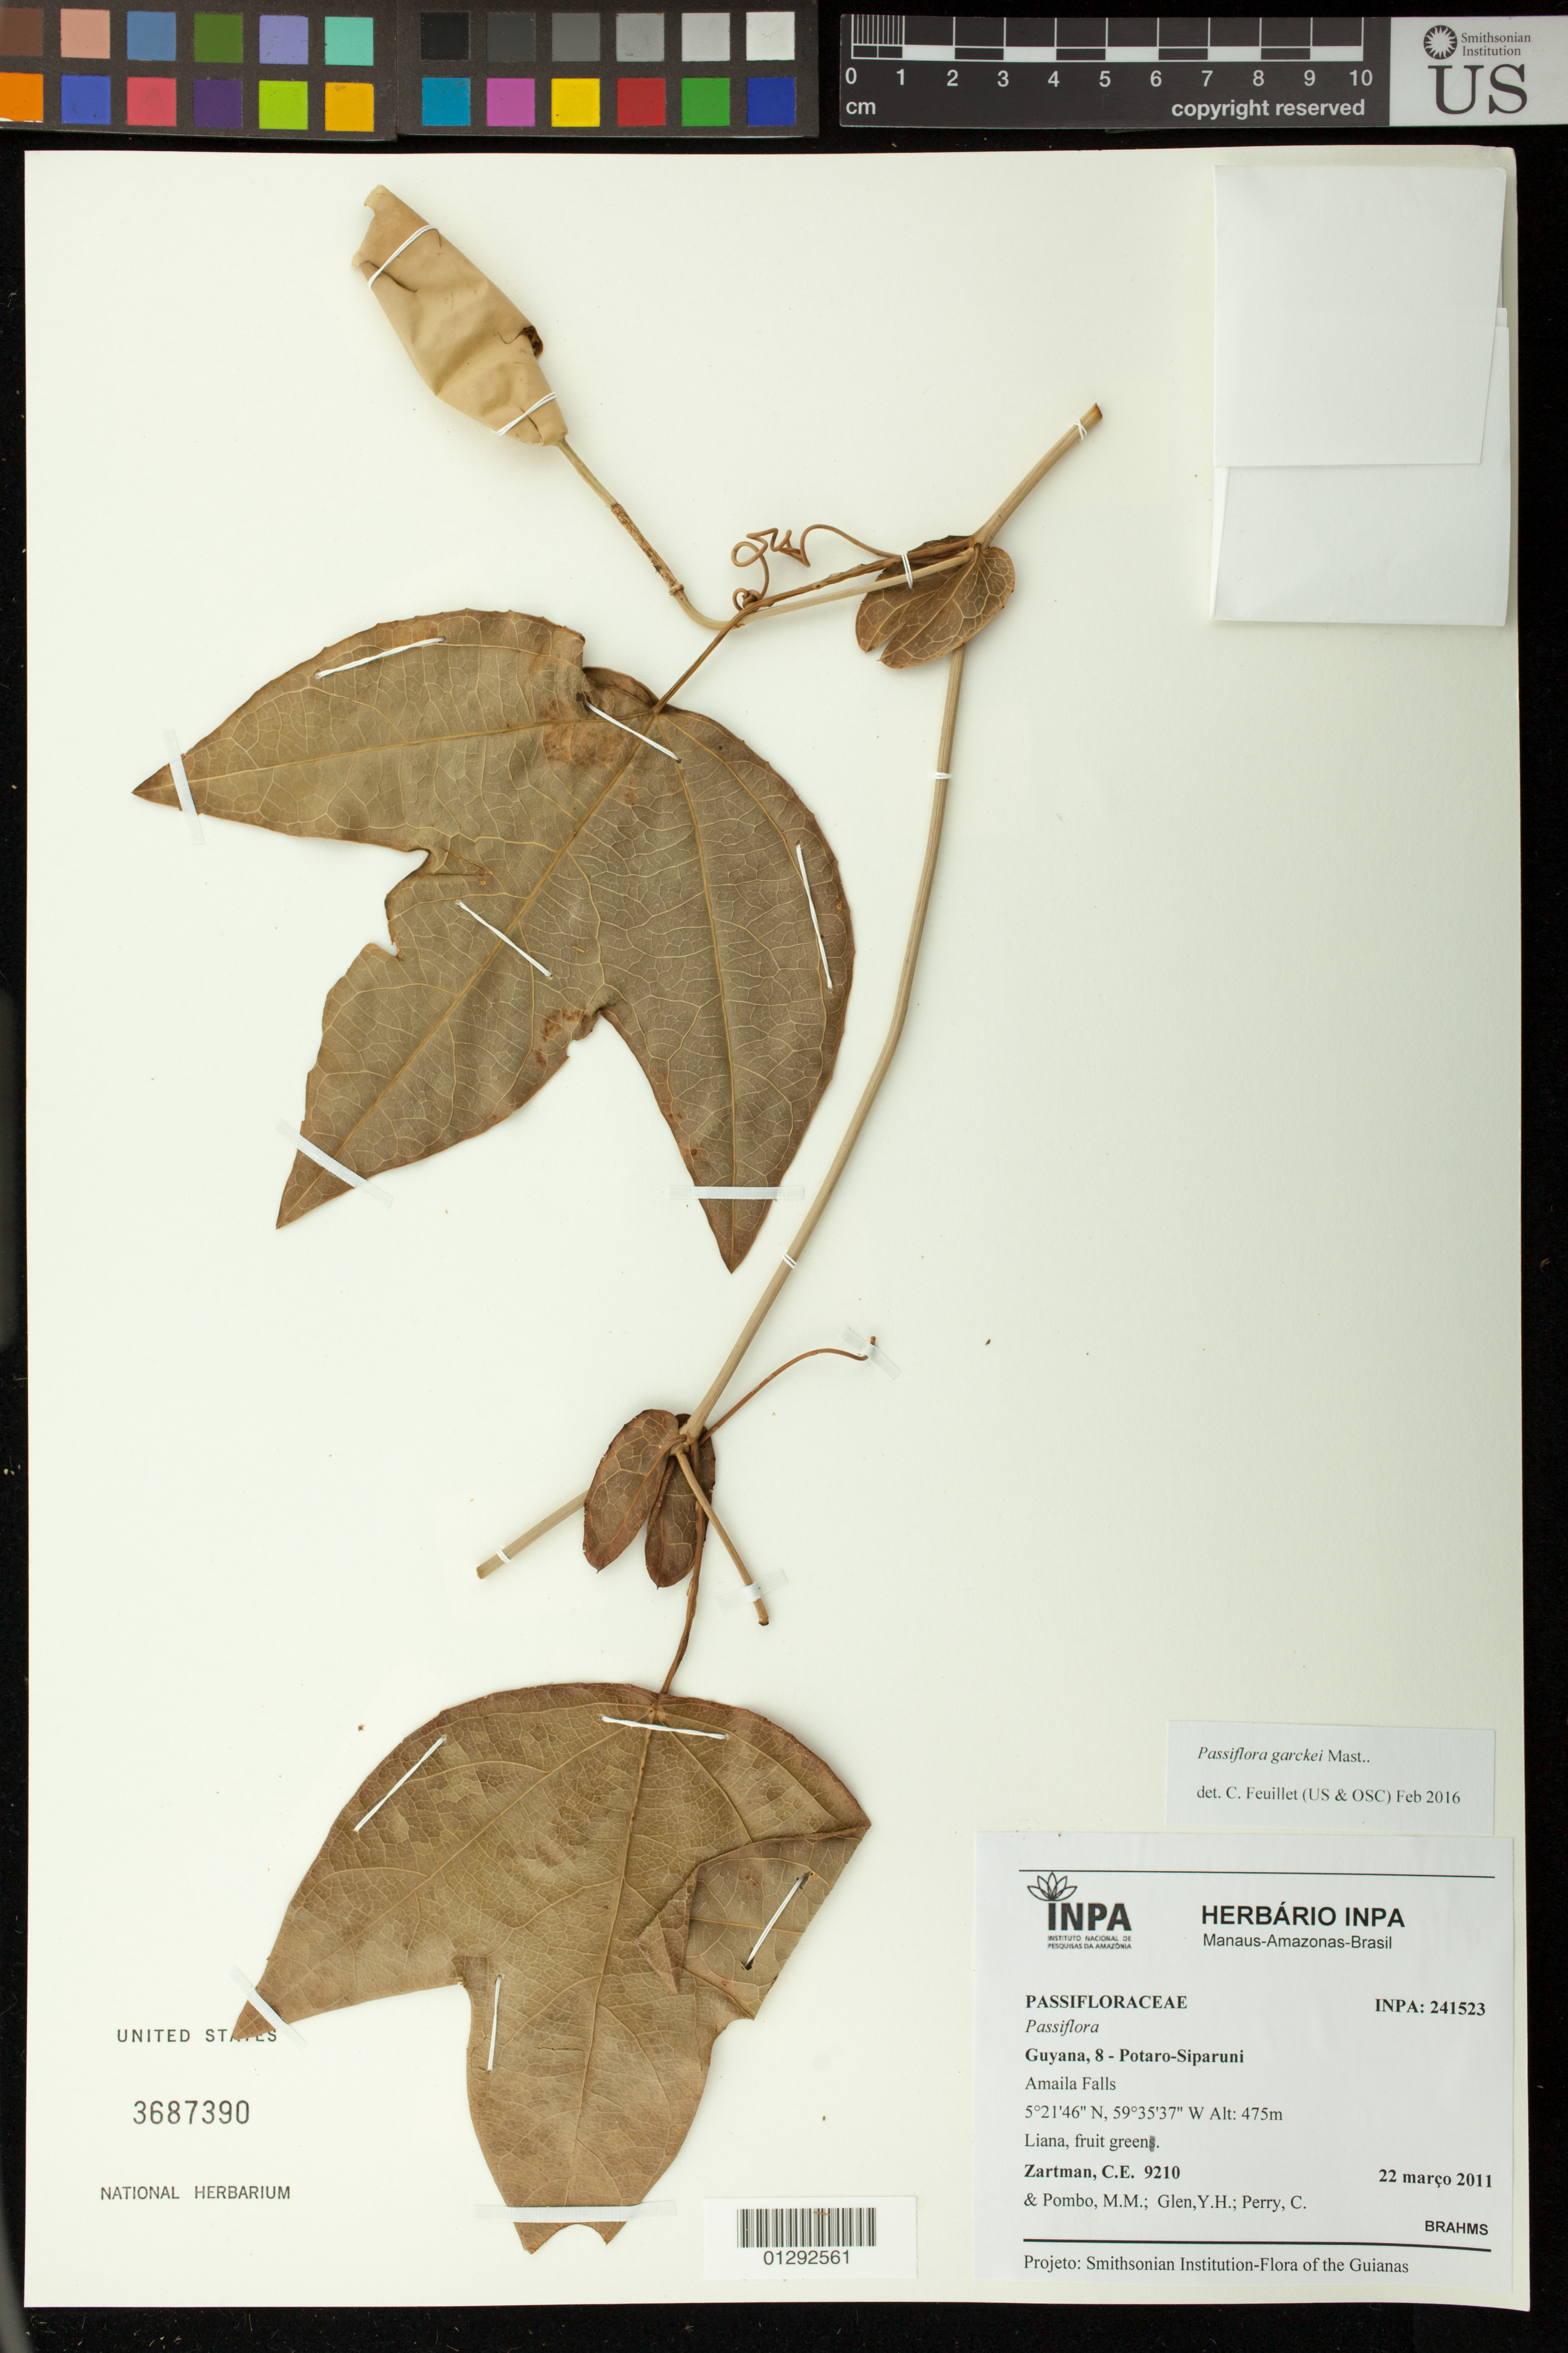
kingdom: Plantae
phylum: Tracheophyta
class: Magnoliopsida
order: Malpighiales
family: Passifloraceae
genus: Passiflora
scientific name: Passiflora garckei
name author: Mast.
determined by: Feuillet, C.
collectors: C. Zartman, Y. Glen & C. Perry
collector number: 9210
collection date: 2011-03-22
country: Guyana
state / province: Potaro-Siparuni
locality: Amaila Falls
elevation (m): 475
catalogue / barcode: US 3687390